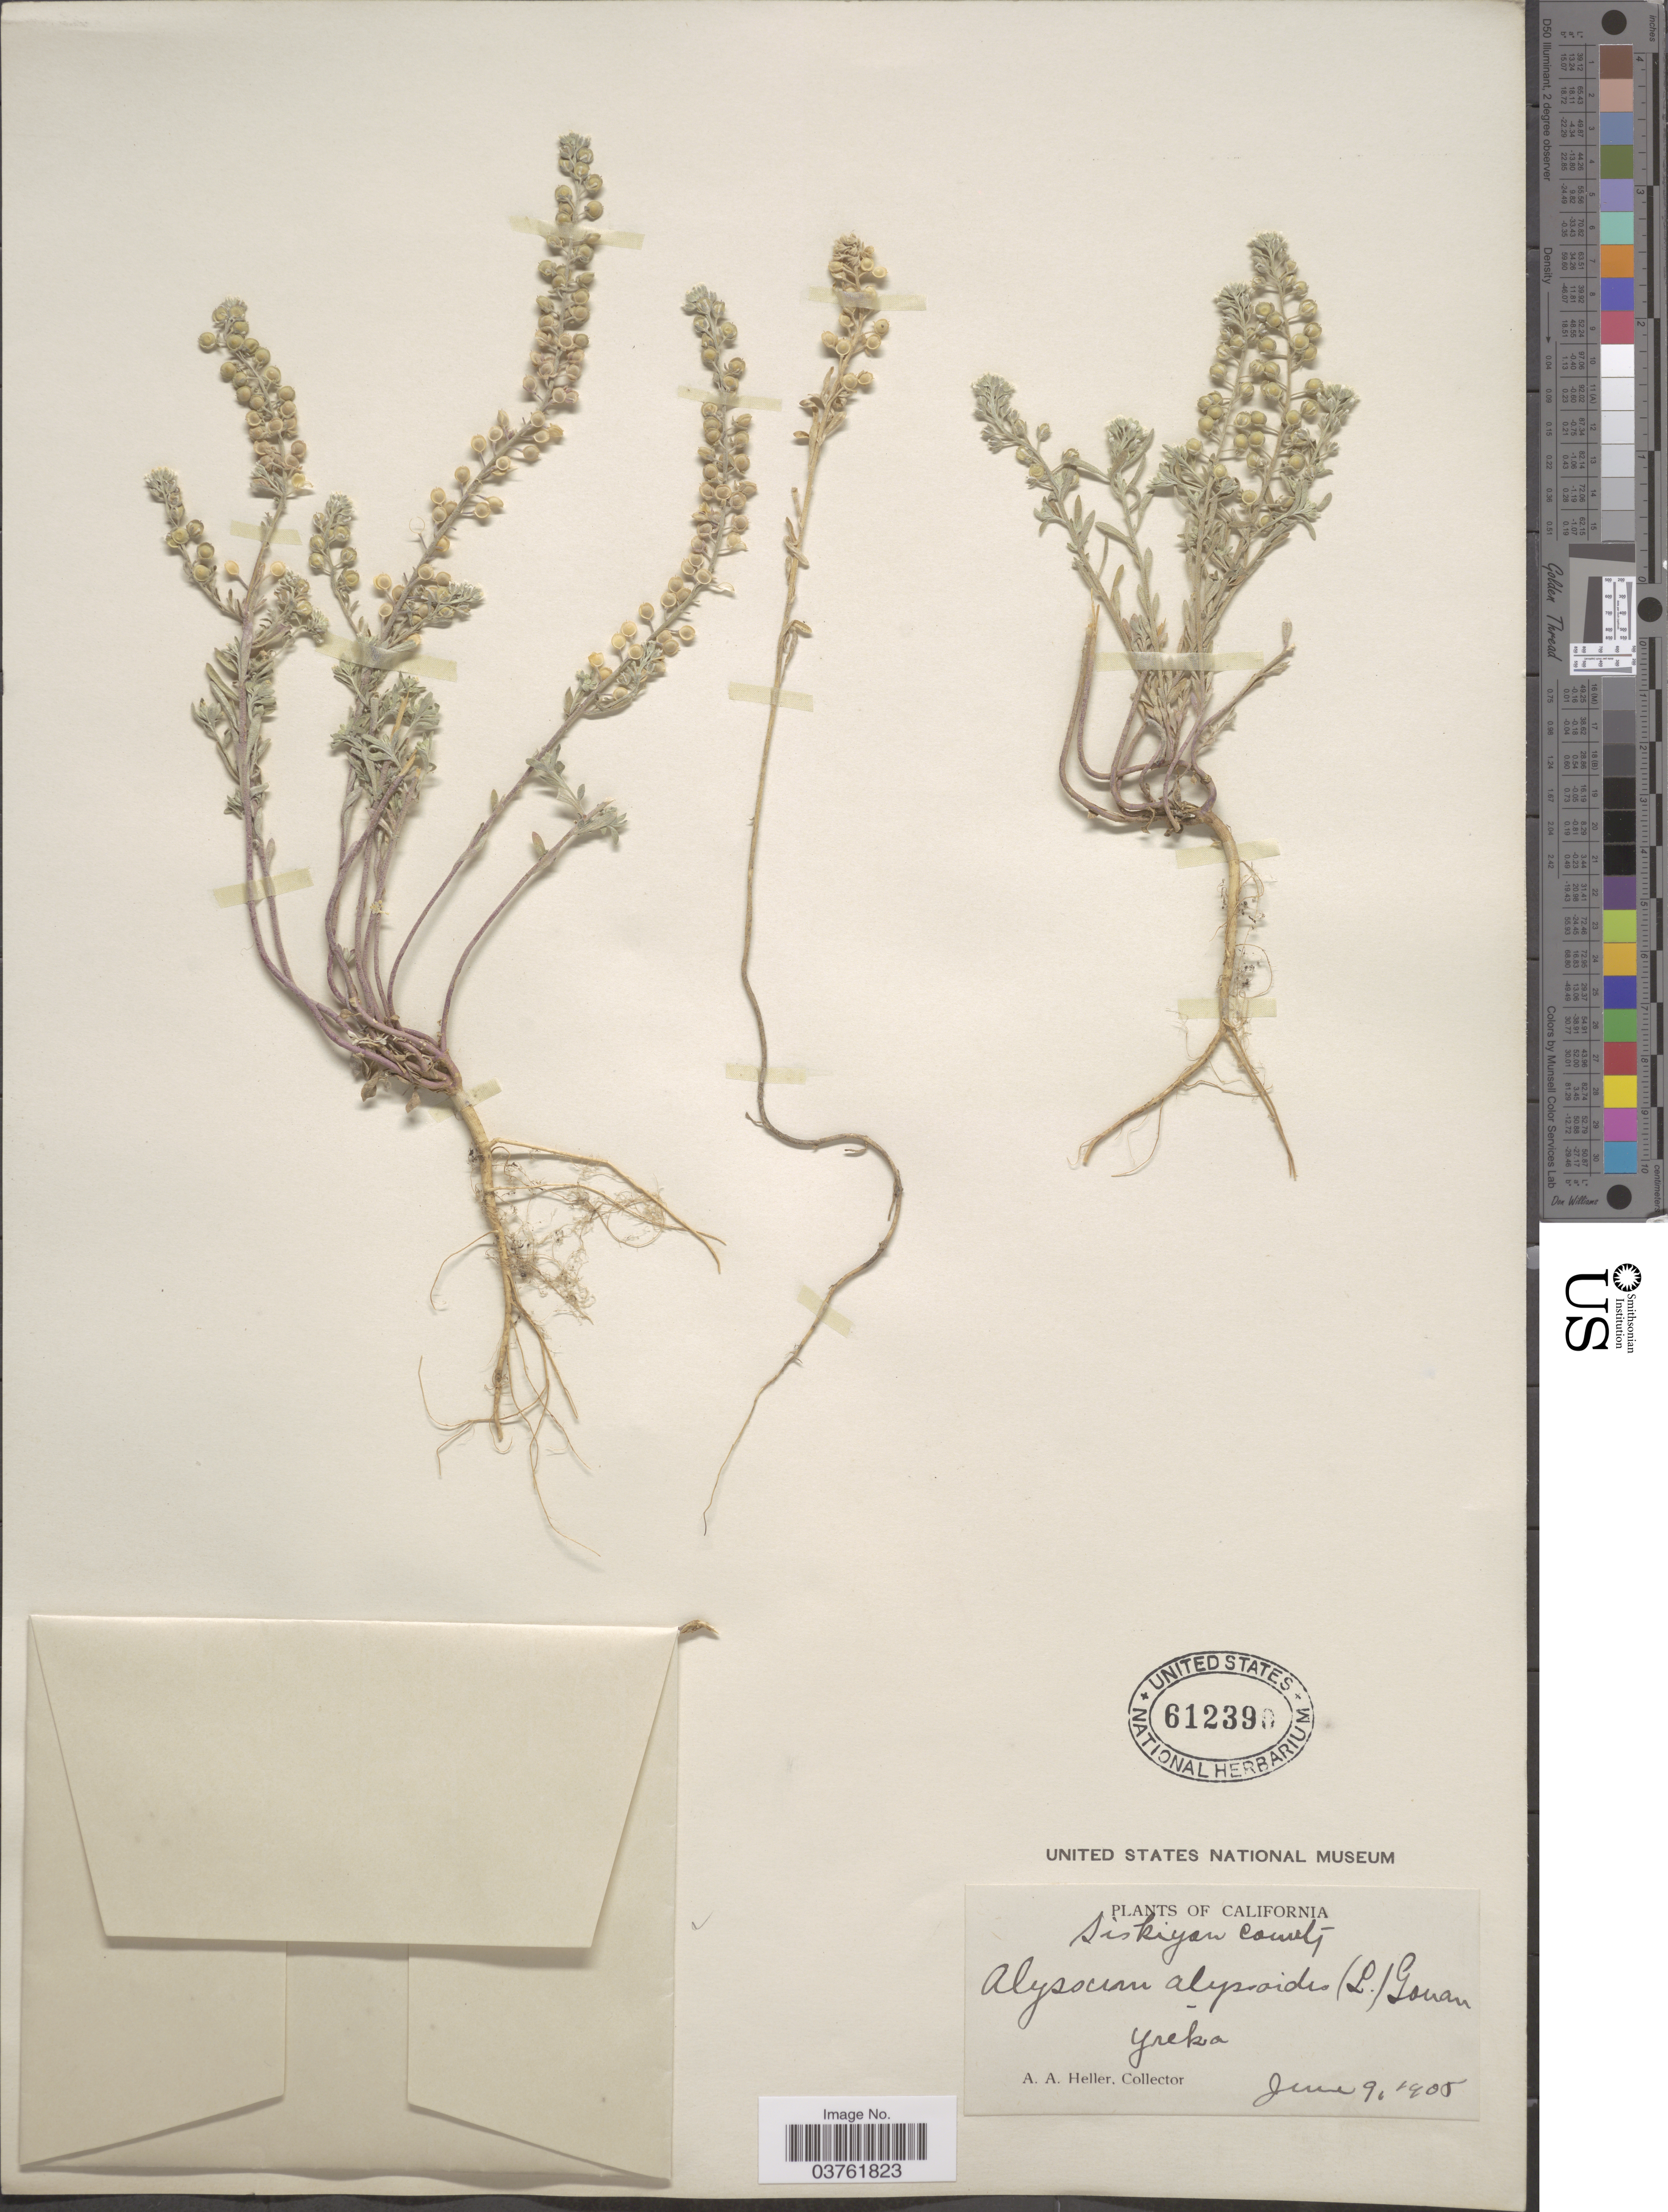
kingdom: Plantae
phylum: Tracheophyta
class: Magnoliopsida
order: Brassicales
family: Brassicaceae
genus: Alyssum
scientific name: Alyssum alyssoides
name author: (L.) L.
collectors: A. A. Heller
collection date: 1905-06-09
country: United States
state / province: California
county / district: Siskiyou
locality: Siskiyou County. Yreka.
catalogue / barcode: US 612390